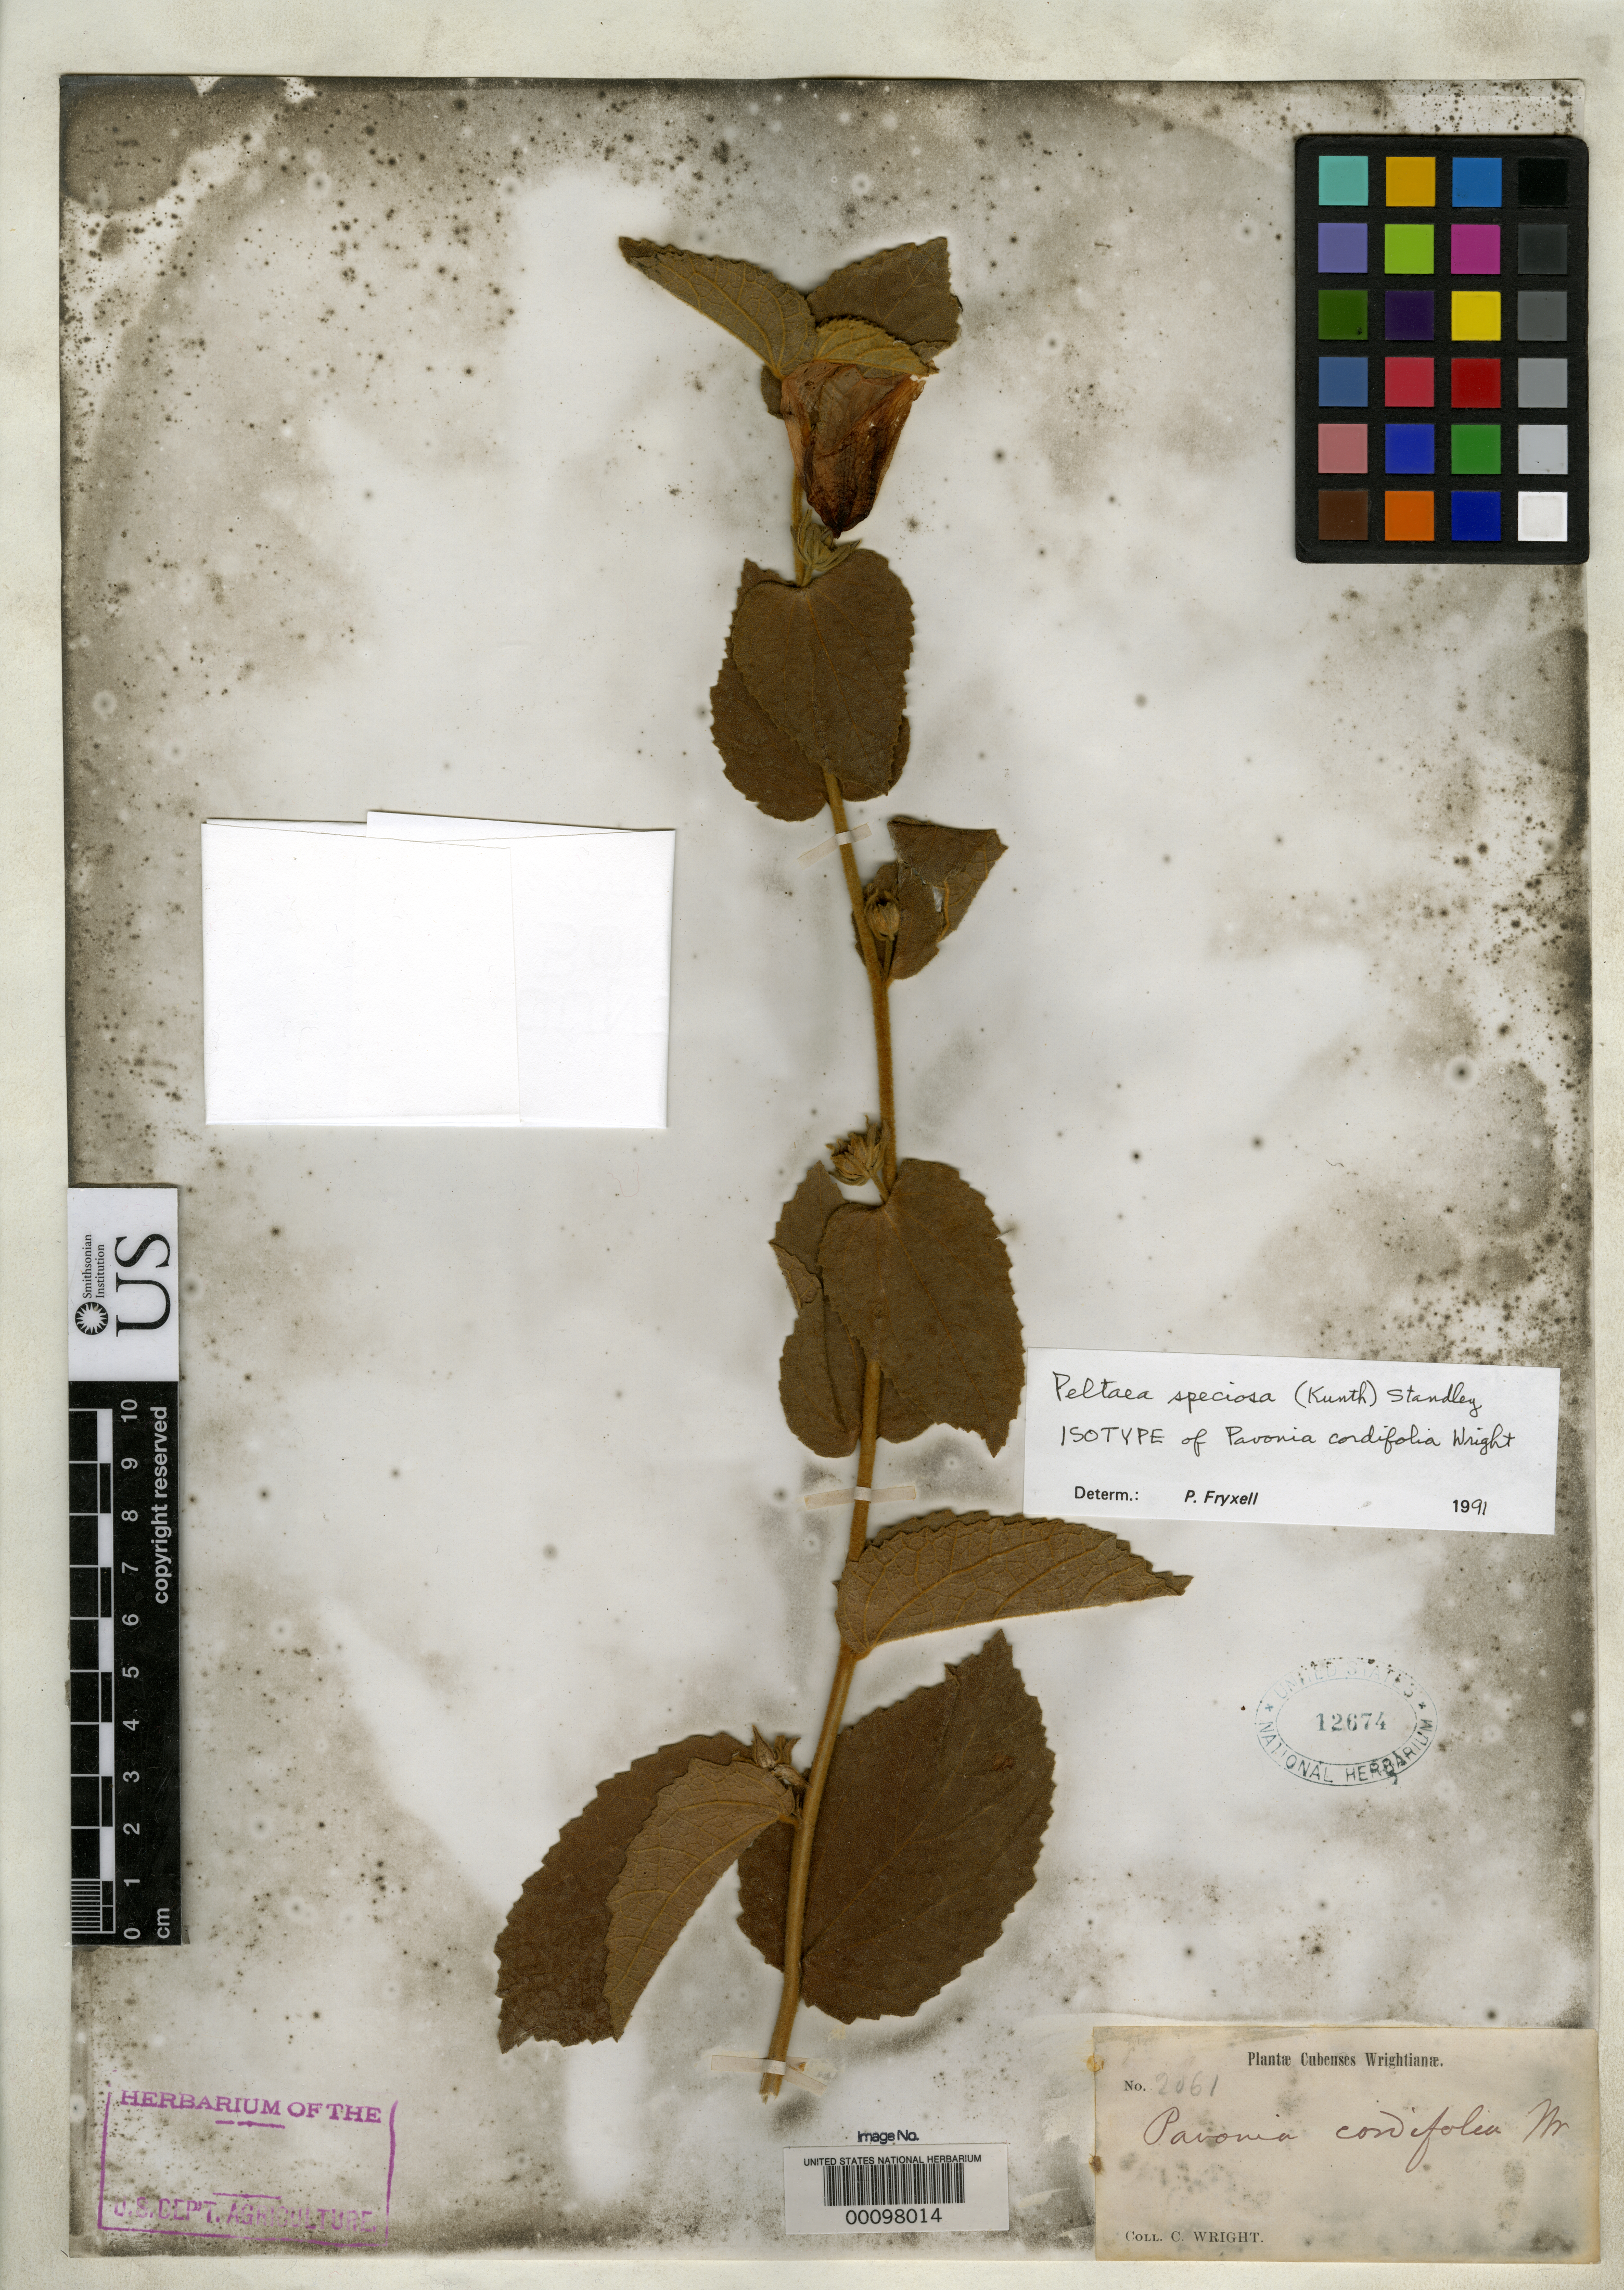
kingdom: Plantae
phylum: Tracheophyta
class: Magnoliopsida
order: Malvales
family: Malvaceae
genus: Pavonia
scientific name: Pavonia cordifolia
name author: C. Wright in Griseb.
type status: Isotype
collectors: C. Wright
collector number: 2061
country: Cuba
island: Greater Antilles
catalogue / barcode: US 12674